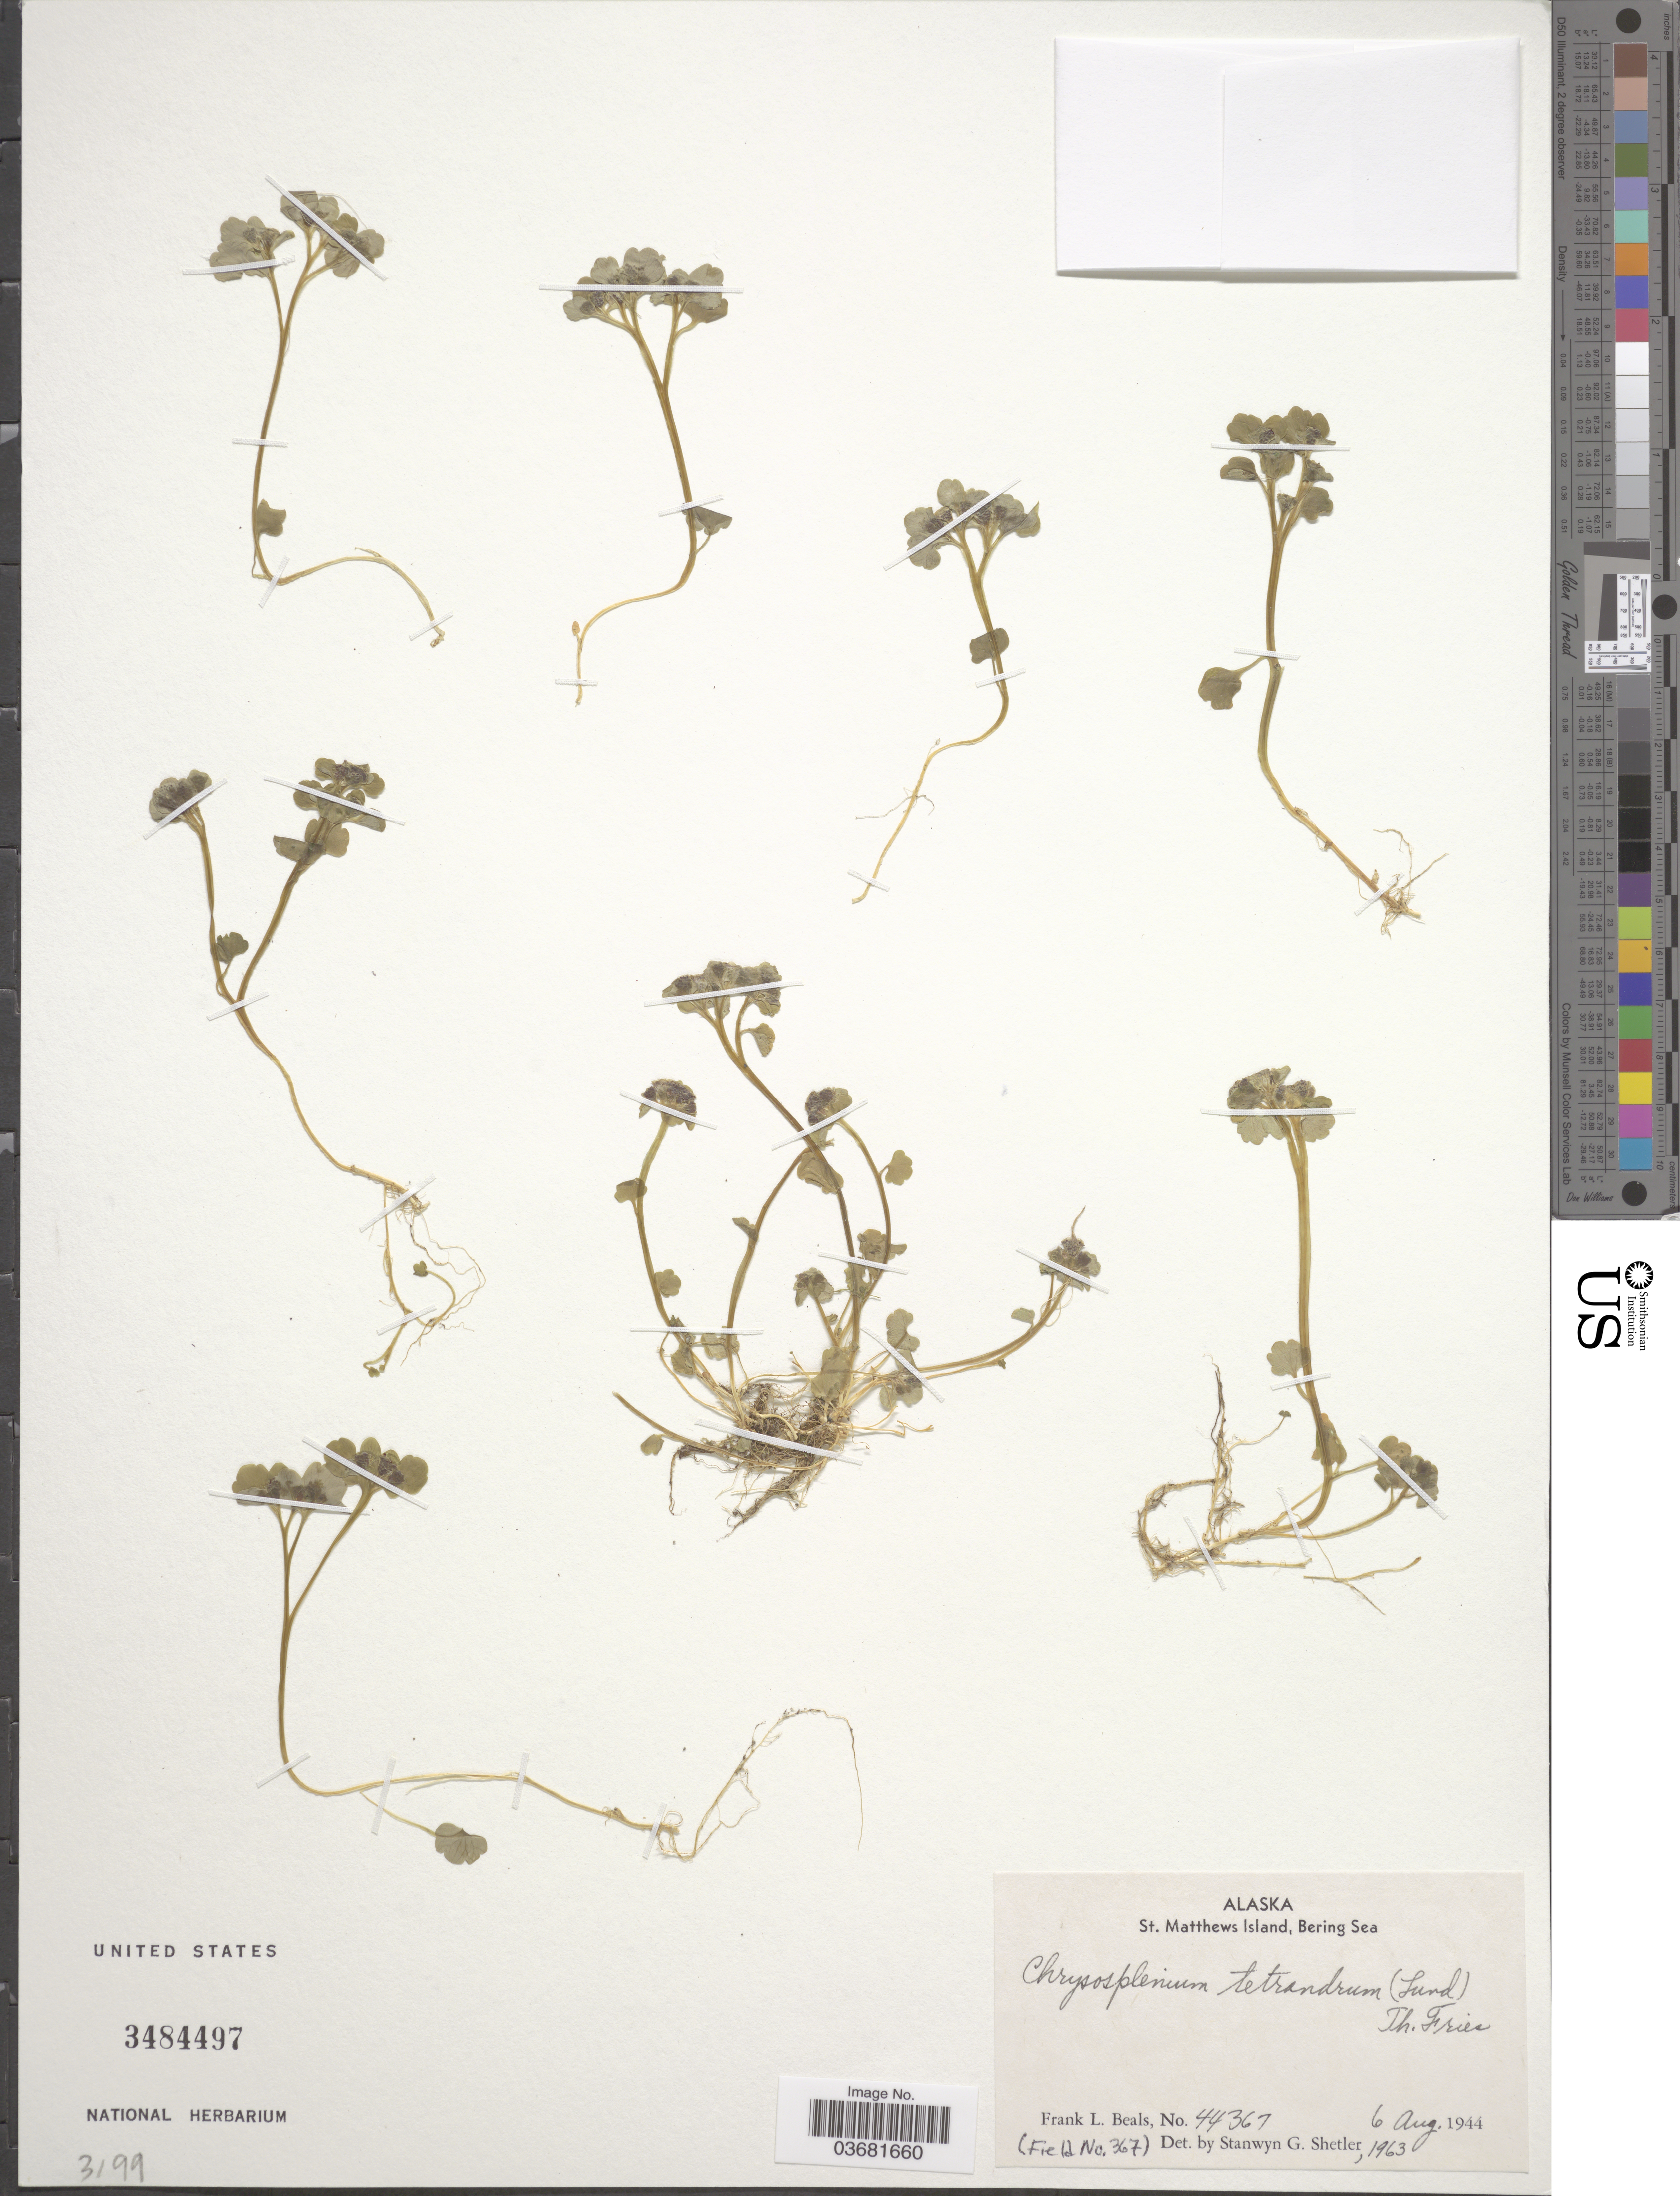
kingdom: Plantae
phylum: Tracheophyta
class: Magnoliopsida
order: Saxifragales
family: Saxifragaceae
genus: Chrysosplenium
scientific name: Chrysosplenium tetrandrum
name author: (N. Lund) Th. Fr.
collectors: F. Beals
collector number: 44367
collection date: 1944-08-06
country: United States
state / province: Alaska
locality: St. Matthews Island, Bering Sea.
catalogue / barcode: US 3484497